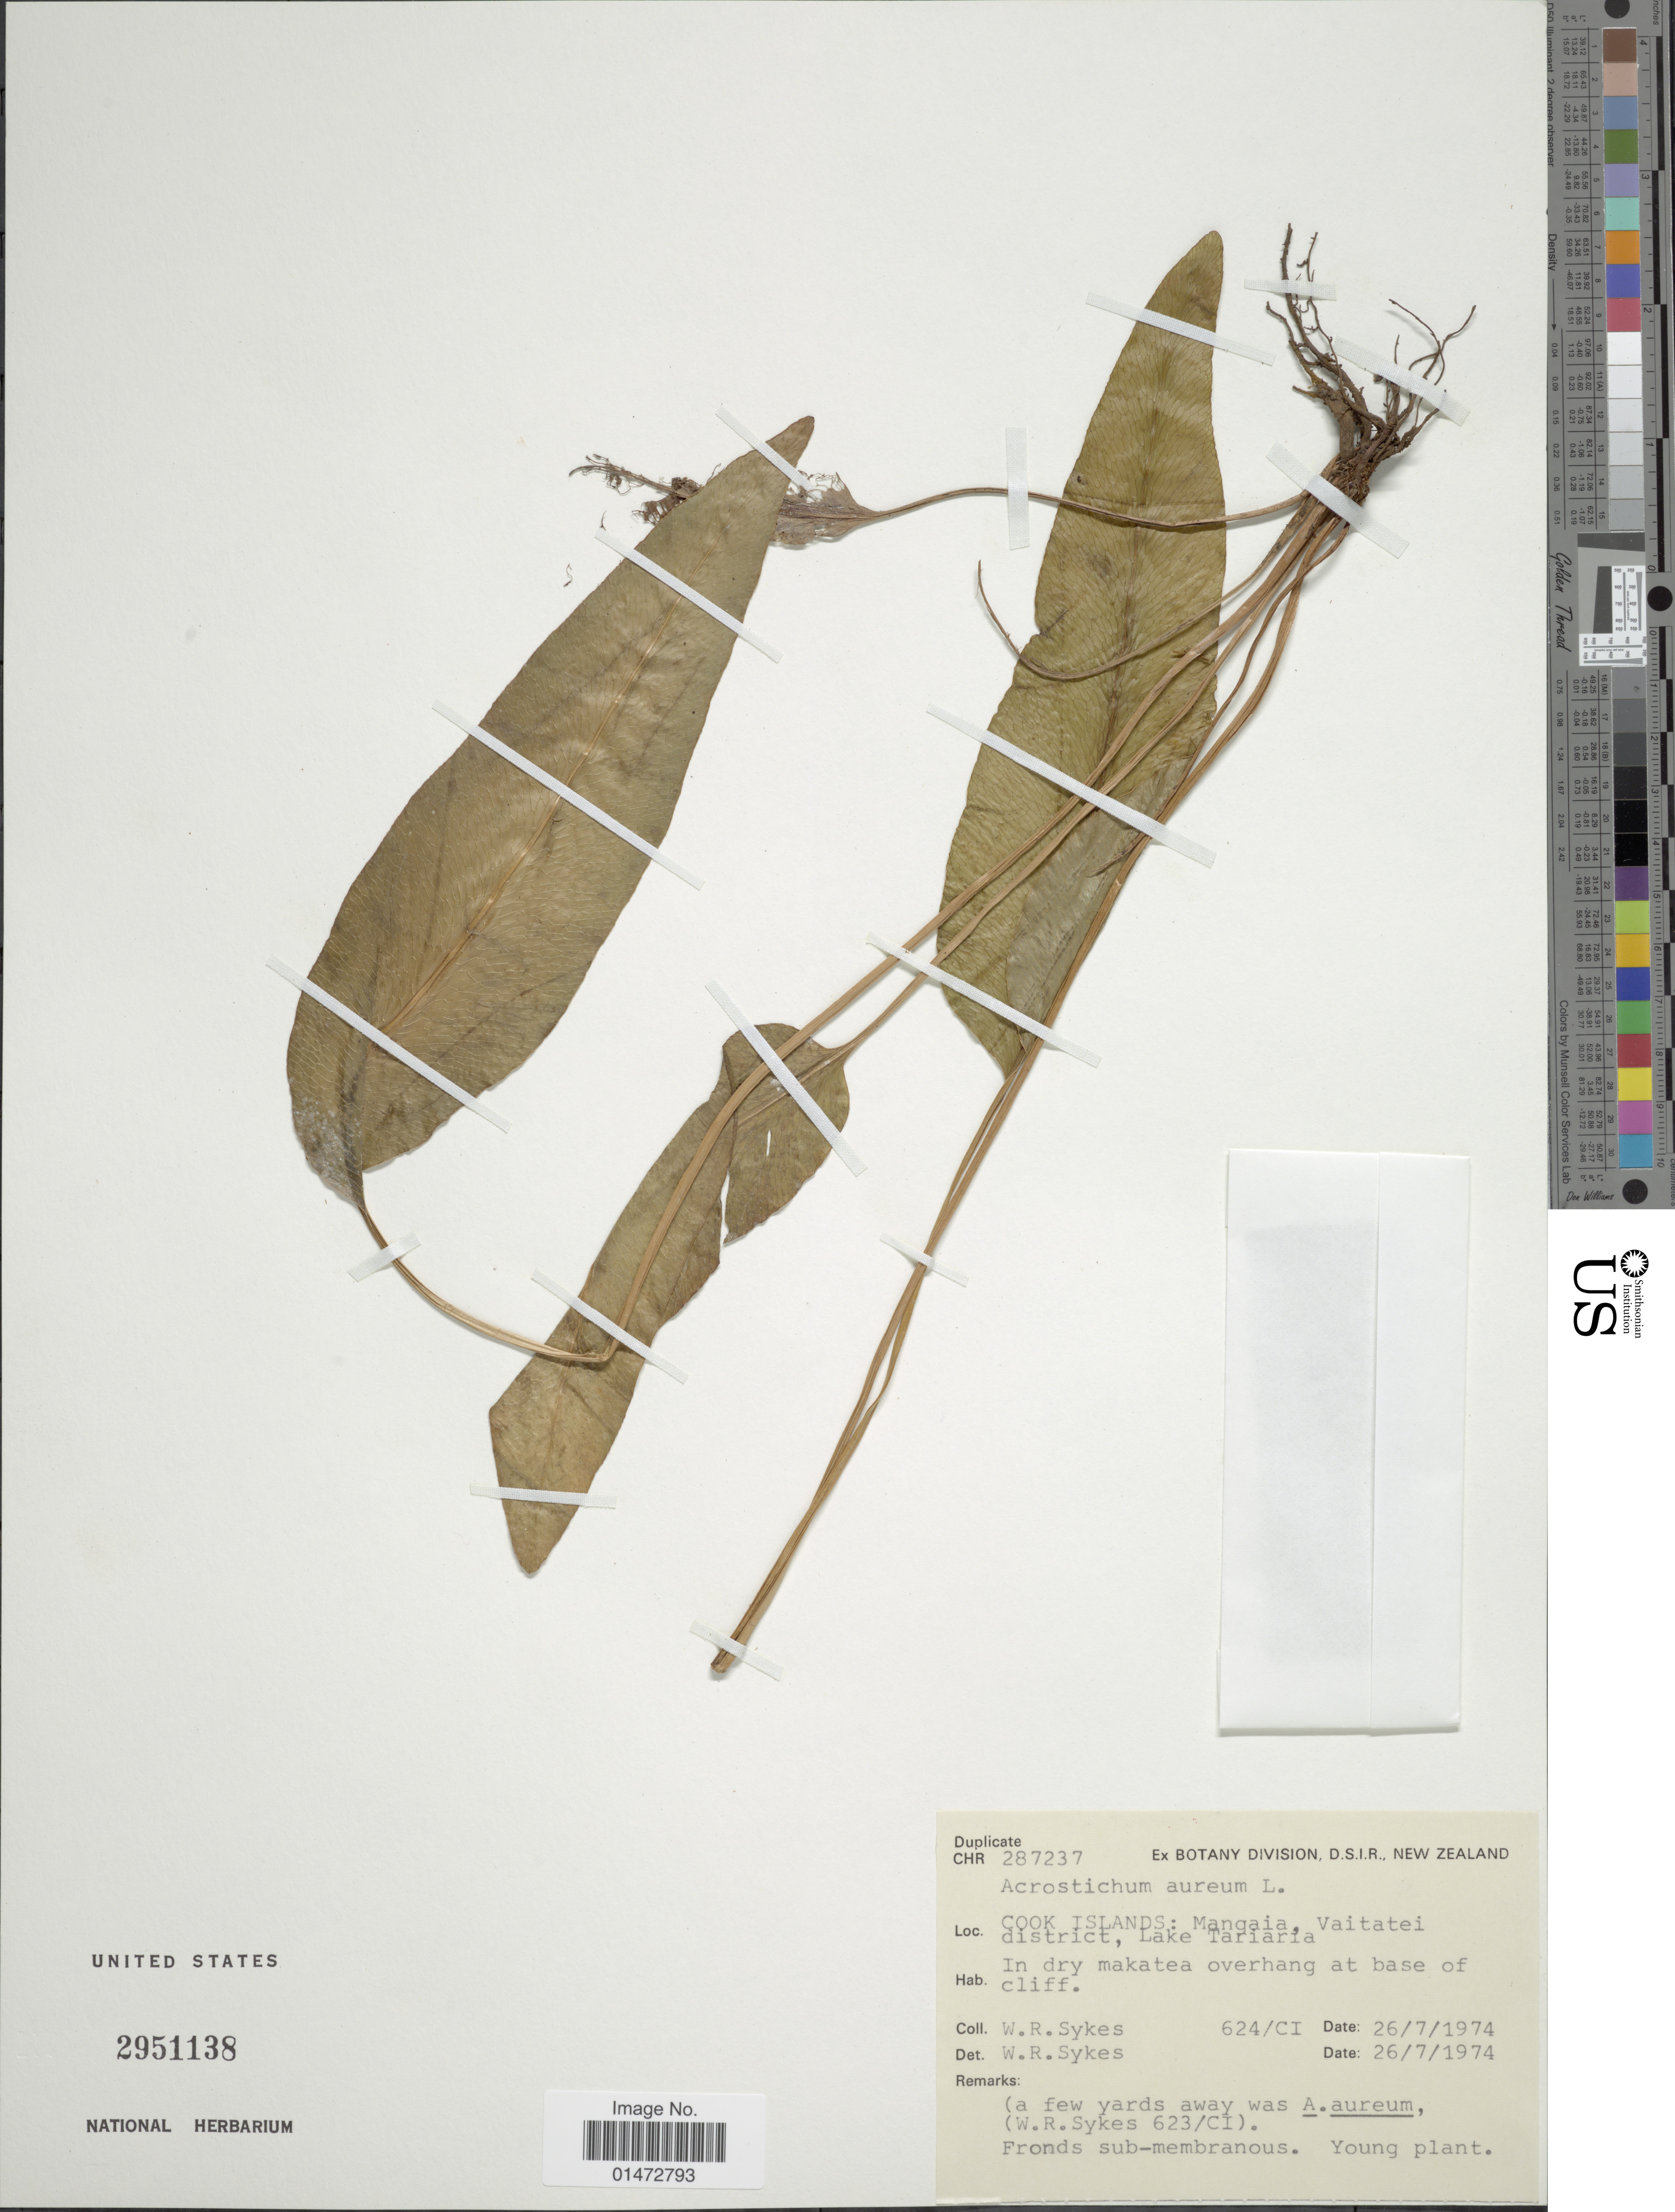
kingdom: Plantae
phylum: Tracheophyta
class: Polypodiopsida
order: Polypodiales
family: Pteridaceae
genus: Acrostichum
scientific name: Acrostichum aureum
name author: L.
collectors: W. R. Sykes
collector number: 624/CI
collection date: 1974-07-26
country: Cook Islands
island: Mangaia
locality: Vaitatei district, Lake Tariaria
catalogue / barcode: US 2951138